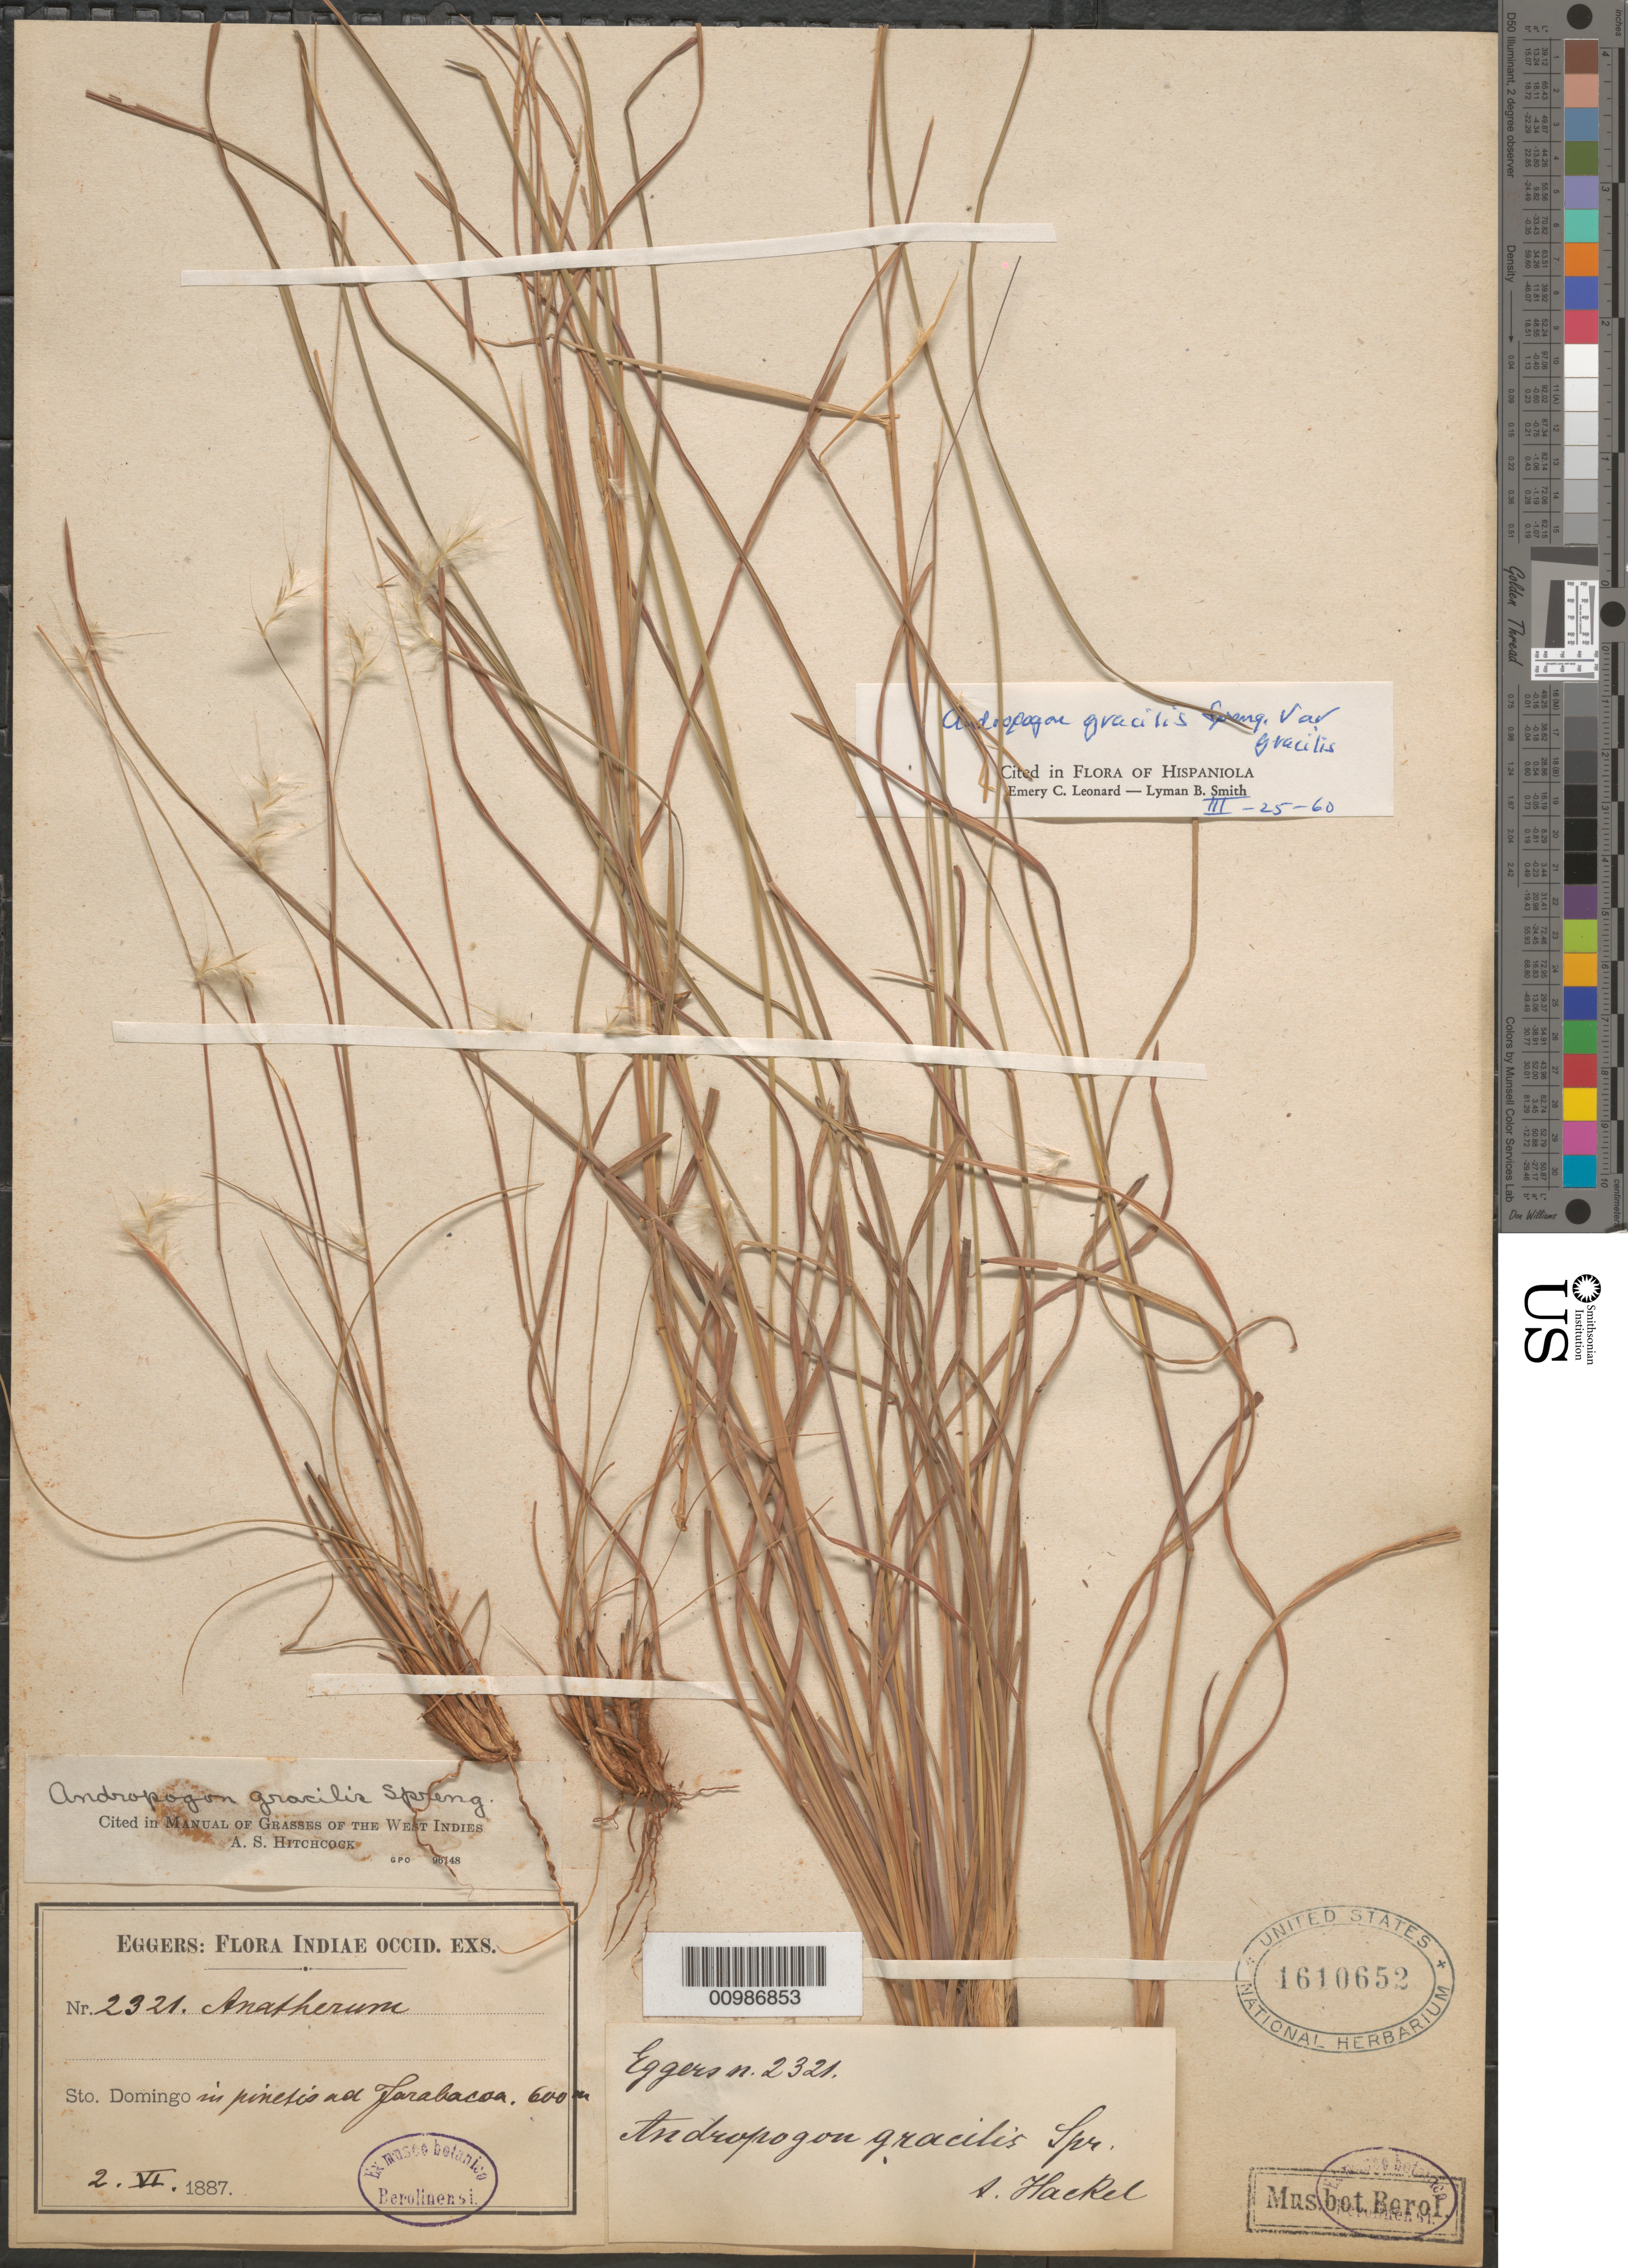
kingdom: Plantae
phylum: Tracheophyta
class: Liliopsida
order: Poales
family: Poaceae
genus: Andropogon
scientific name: Andropogon gracilis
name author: Spreng.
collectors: H. F. A. von Eggers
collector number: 2321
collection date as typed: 02 Jun 1887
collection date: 1887-06-02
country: Dominican Republic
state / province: Distrito Nacional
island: Hispaniola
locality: Jarabacoa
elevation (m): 600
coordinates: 0 N, 0 E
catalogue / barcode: US 1610652